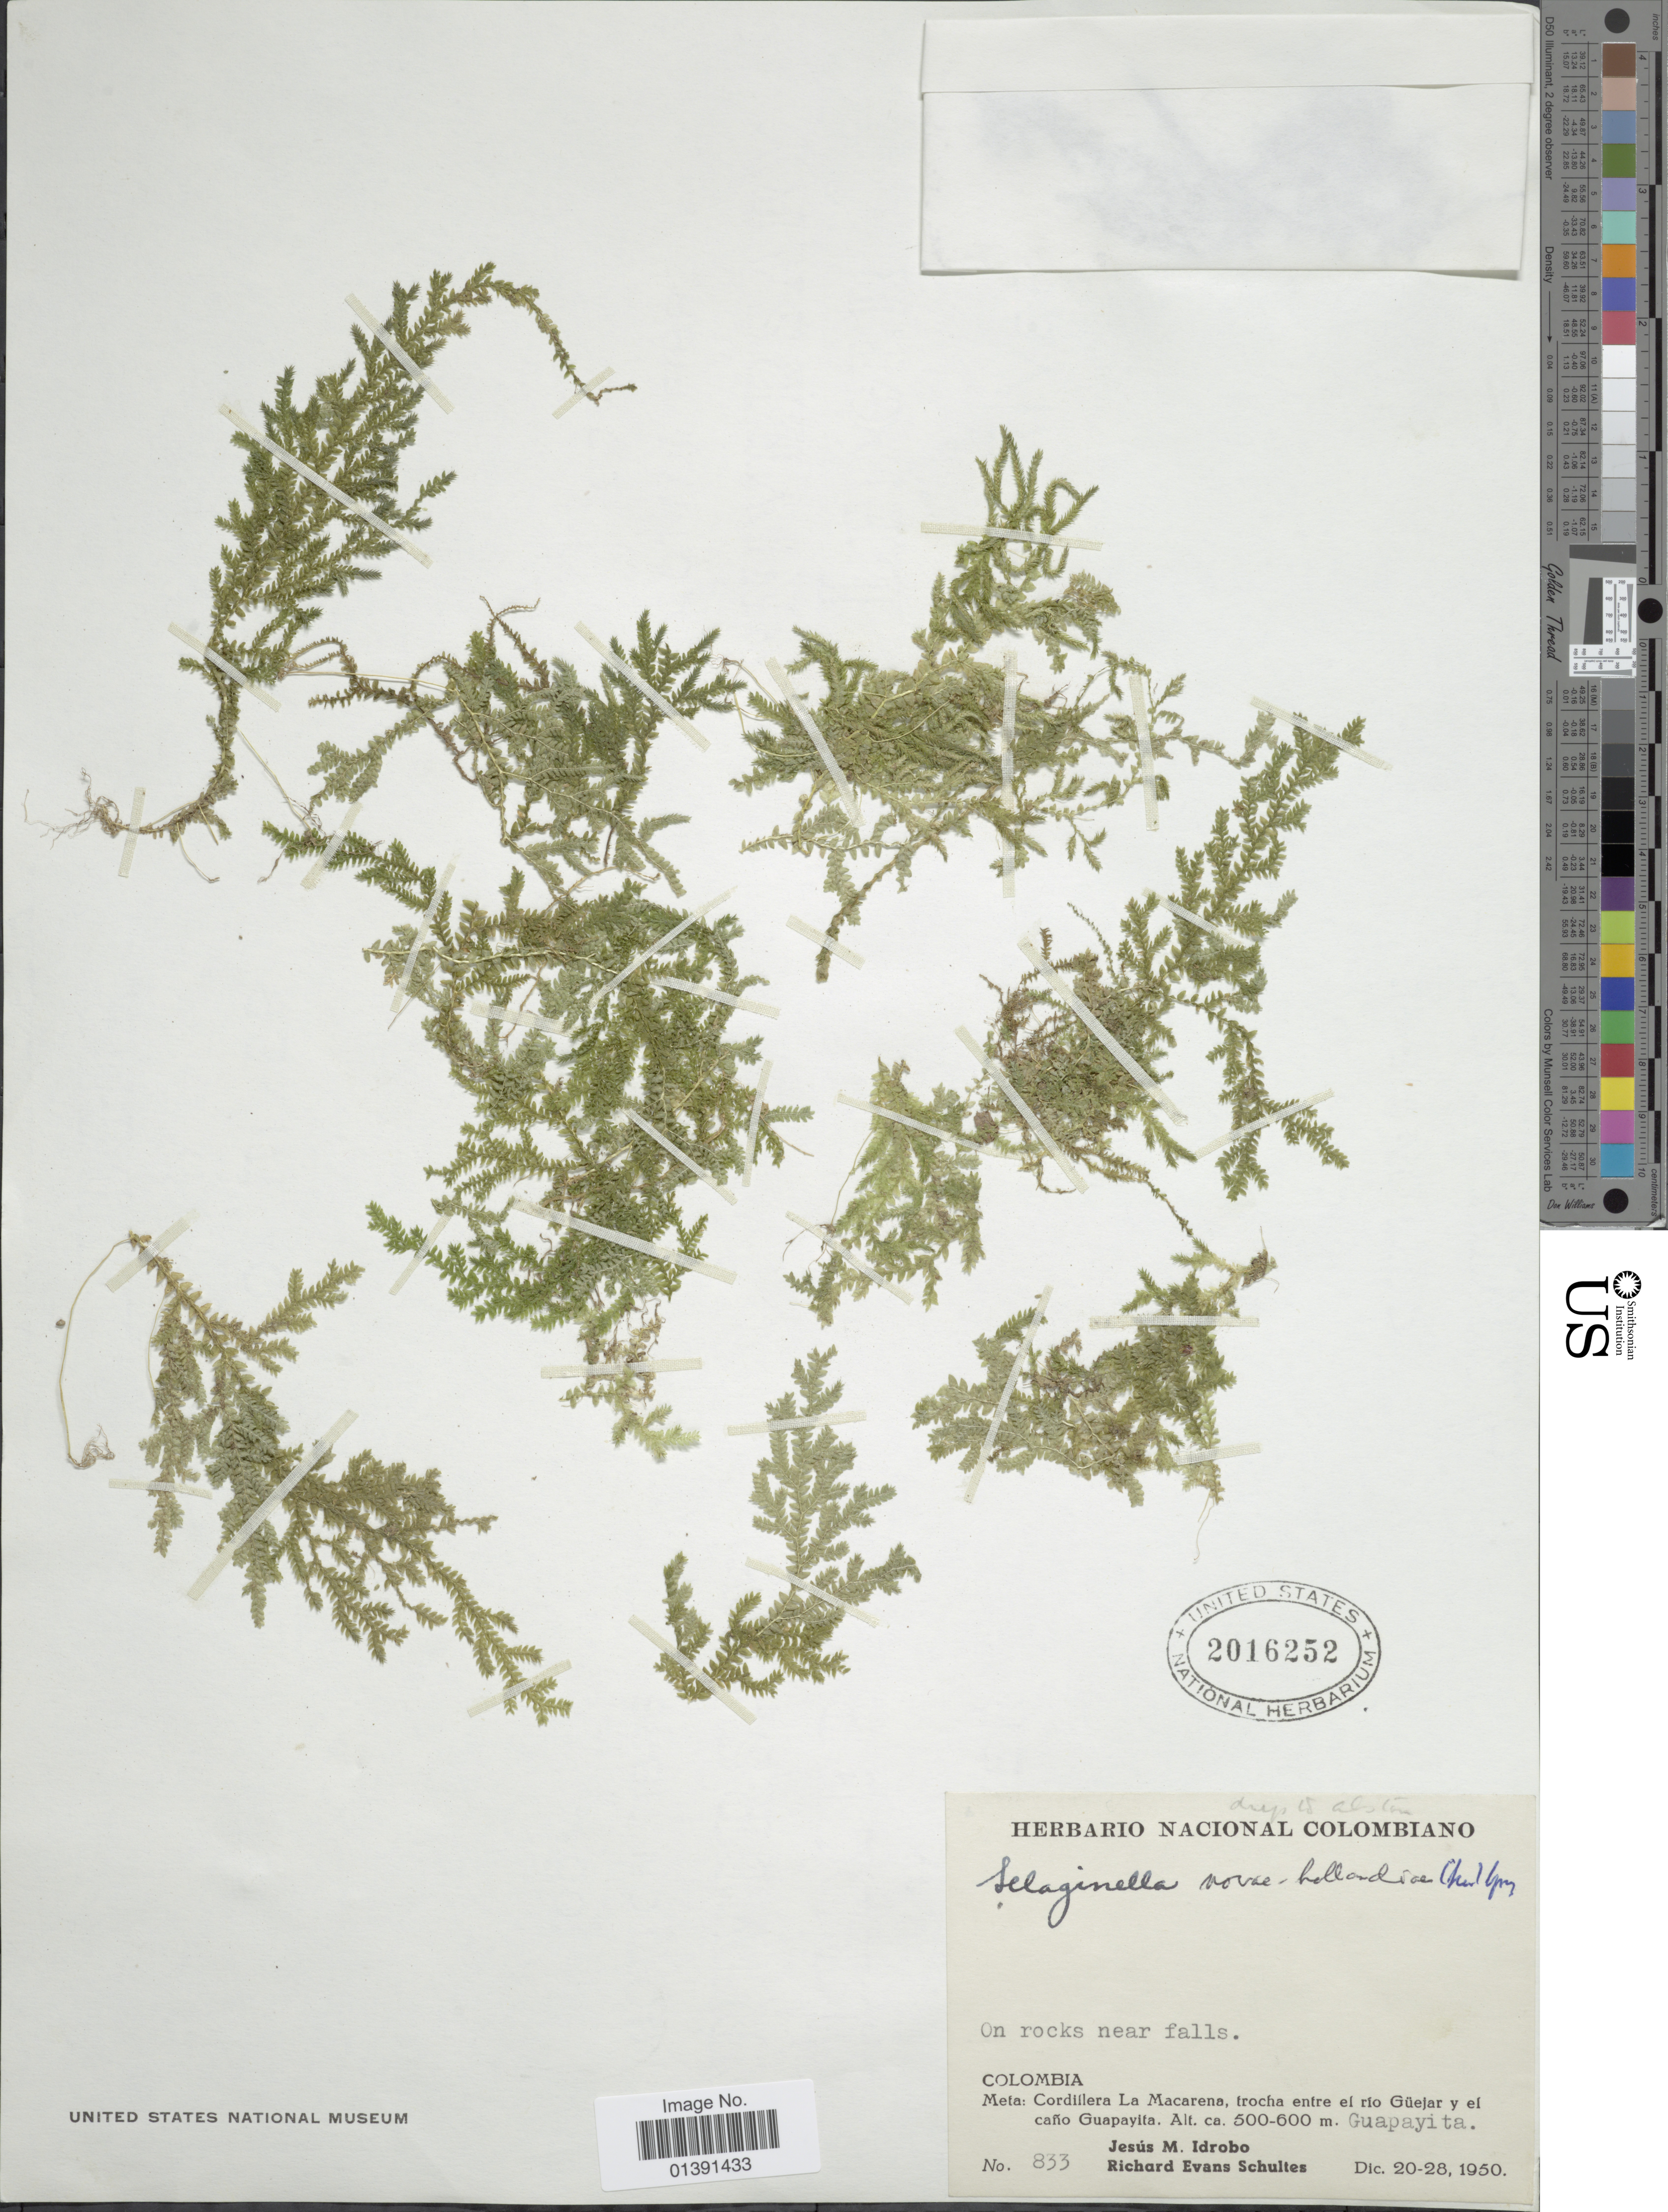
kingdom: Plantae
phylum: Tracheophyta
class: Lycopodiopsida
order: Selaginellales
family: Selaginellaceae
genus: Selaginella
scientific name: Selaginella novae-hollandiae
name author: (Sw.) Spring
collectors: J. M. Idrobo & R. E. Schultes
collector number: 833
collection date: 1950-12-20/1950-12-28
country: Colombia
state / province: Meta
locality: Cordillera La Macarena, trocha entre el rio Guejar e el cano Guapayita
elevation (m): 500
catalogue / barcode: US 2016252